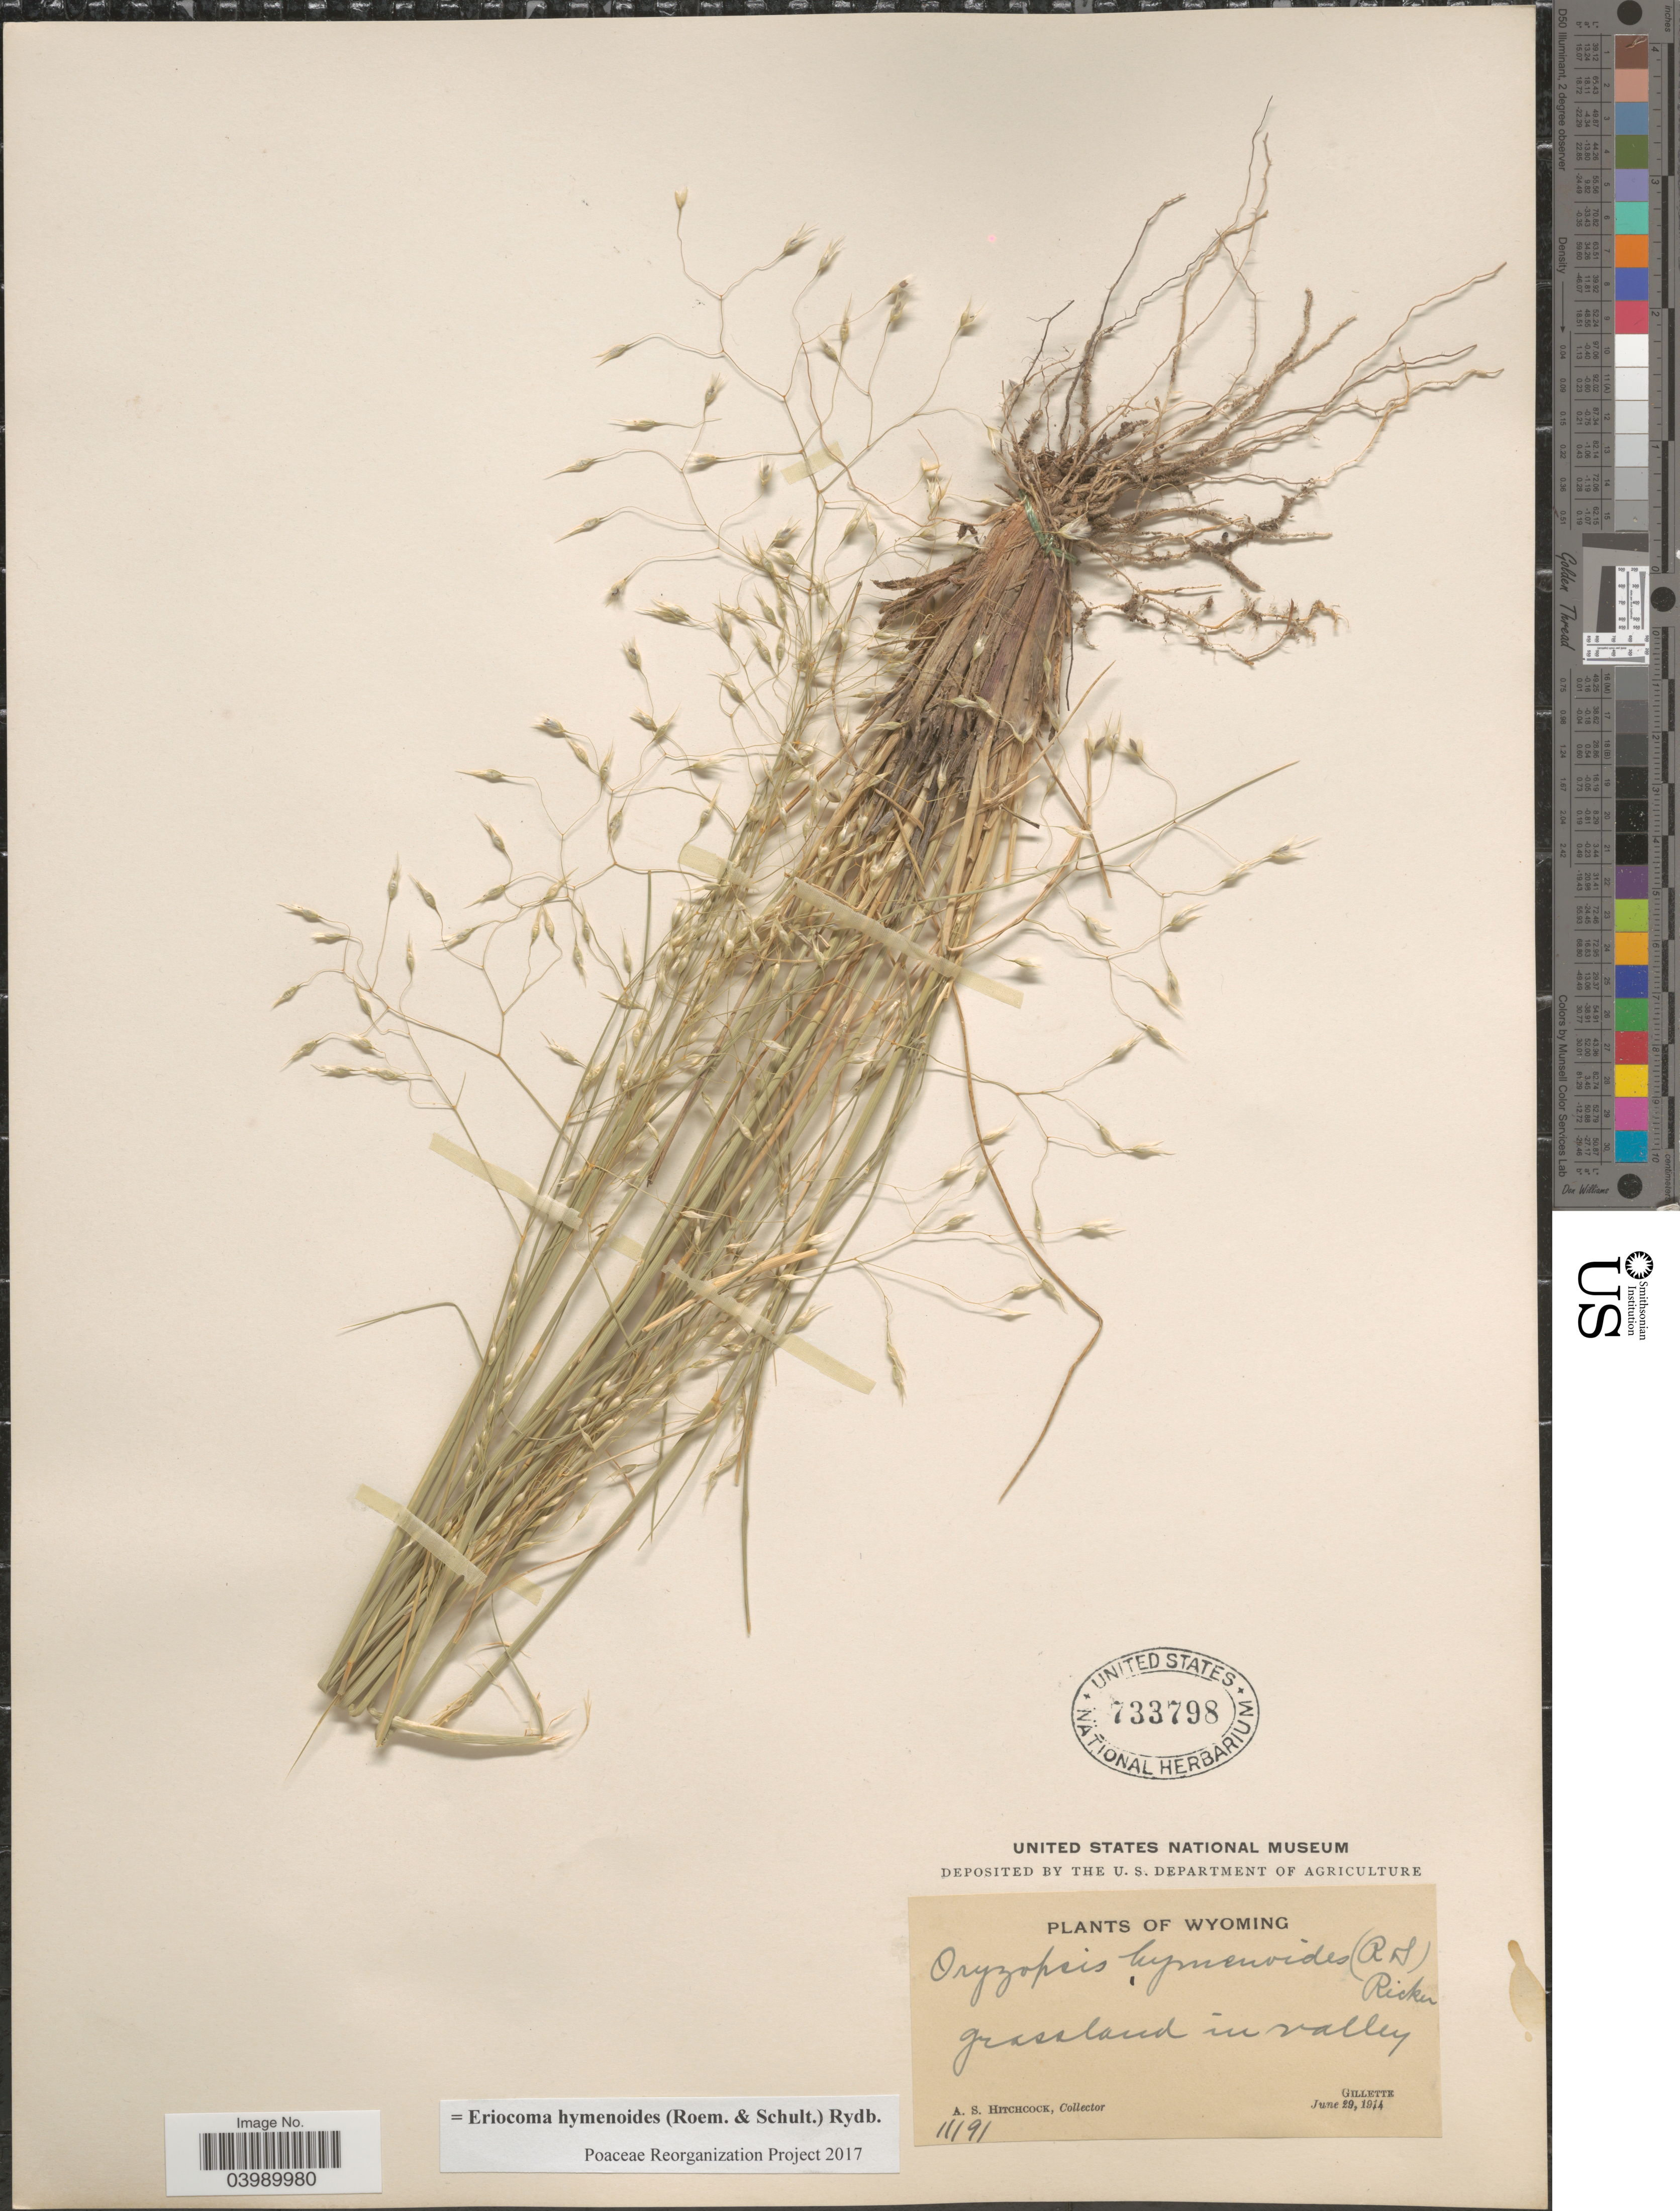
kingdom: Plantae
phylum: Tracheophyta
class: Liliopsida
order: Poales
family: Poaceae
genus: Eriocoma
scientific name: Eriocoma hymenoides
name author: (Roem. & Schult.) Rydb.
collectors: A. S. Hitchcock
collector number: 11191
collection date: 1914-06-29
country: United States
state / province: Wyoming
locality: Grassland in valley. Gillette.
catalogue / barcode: US 733798